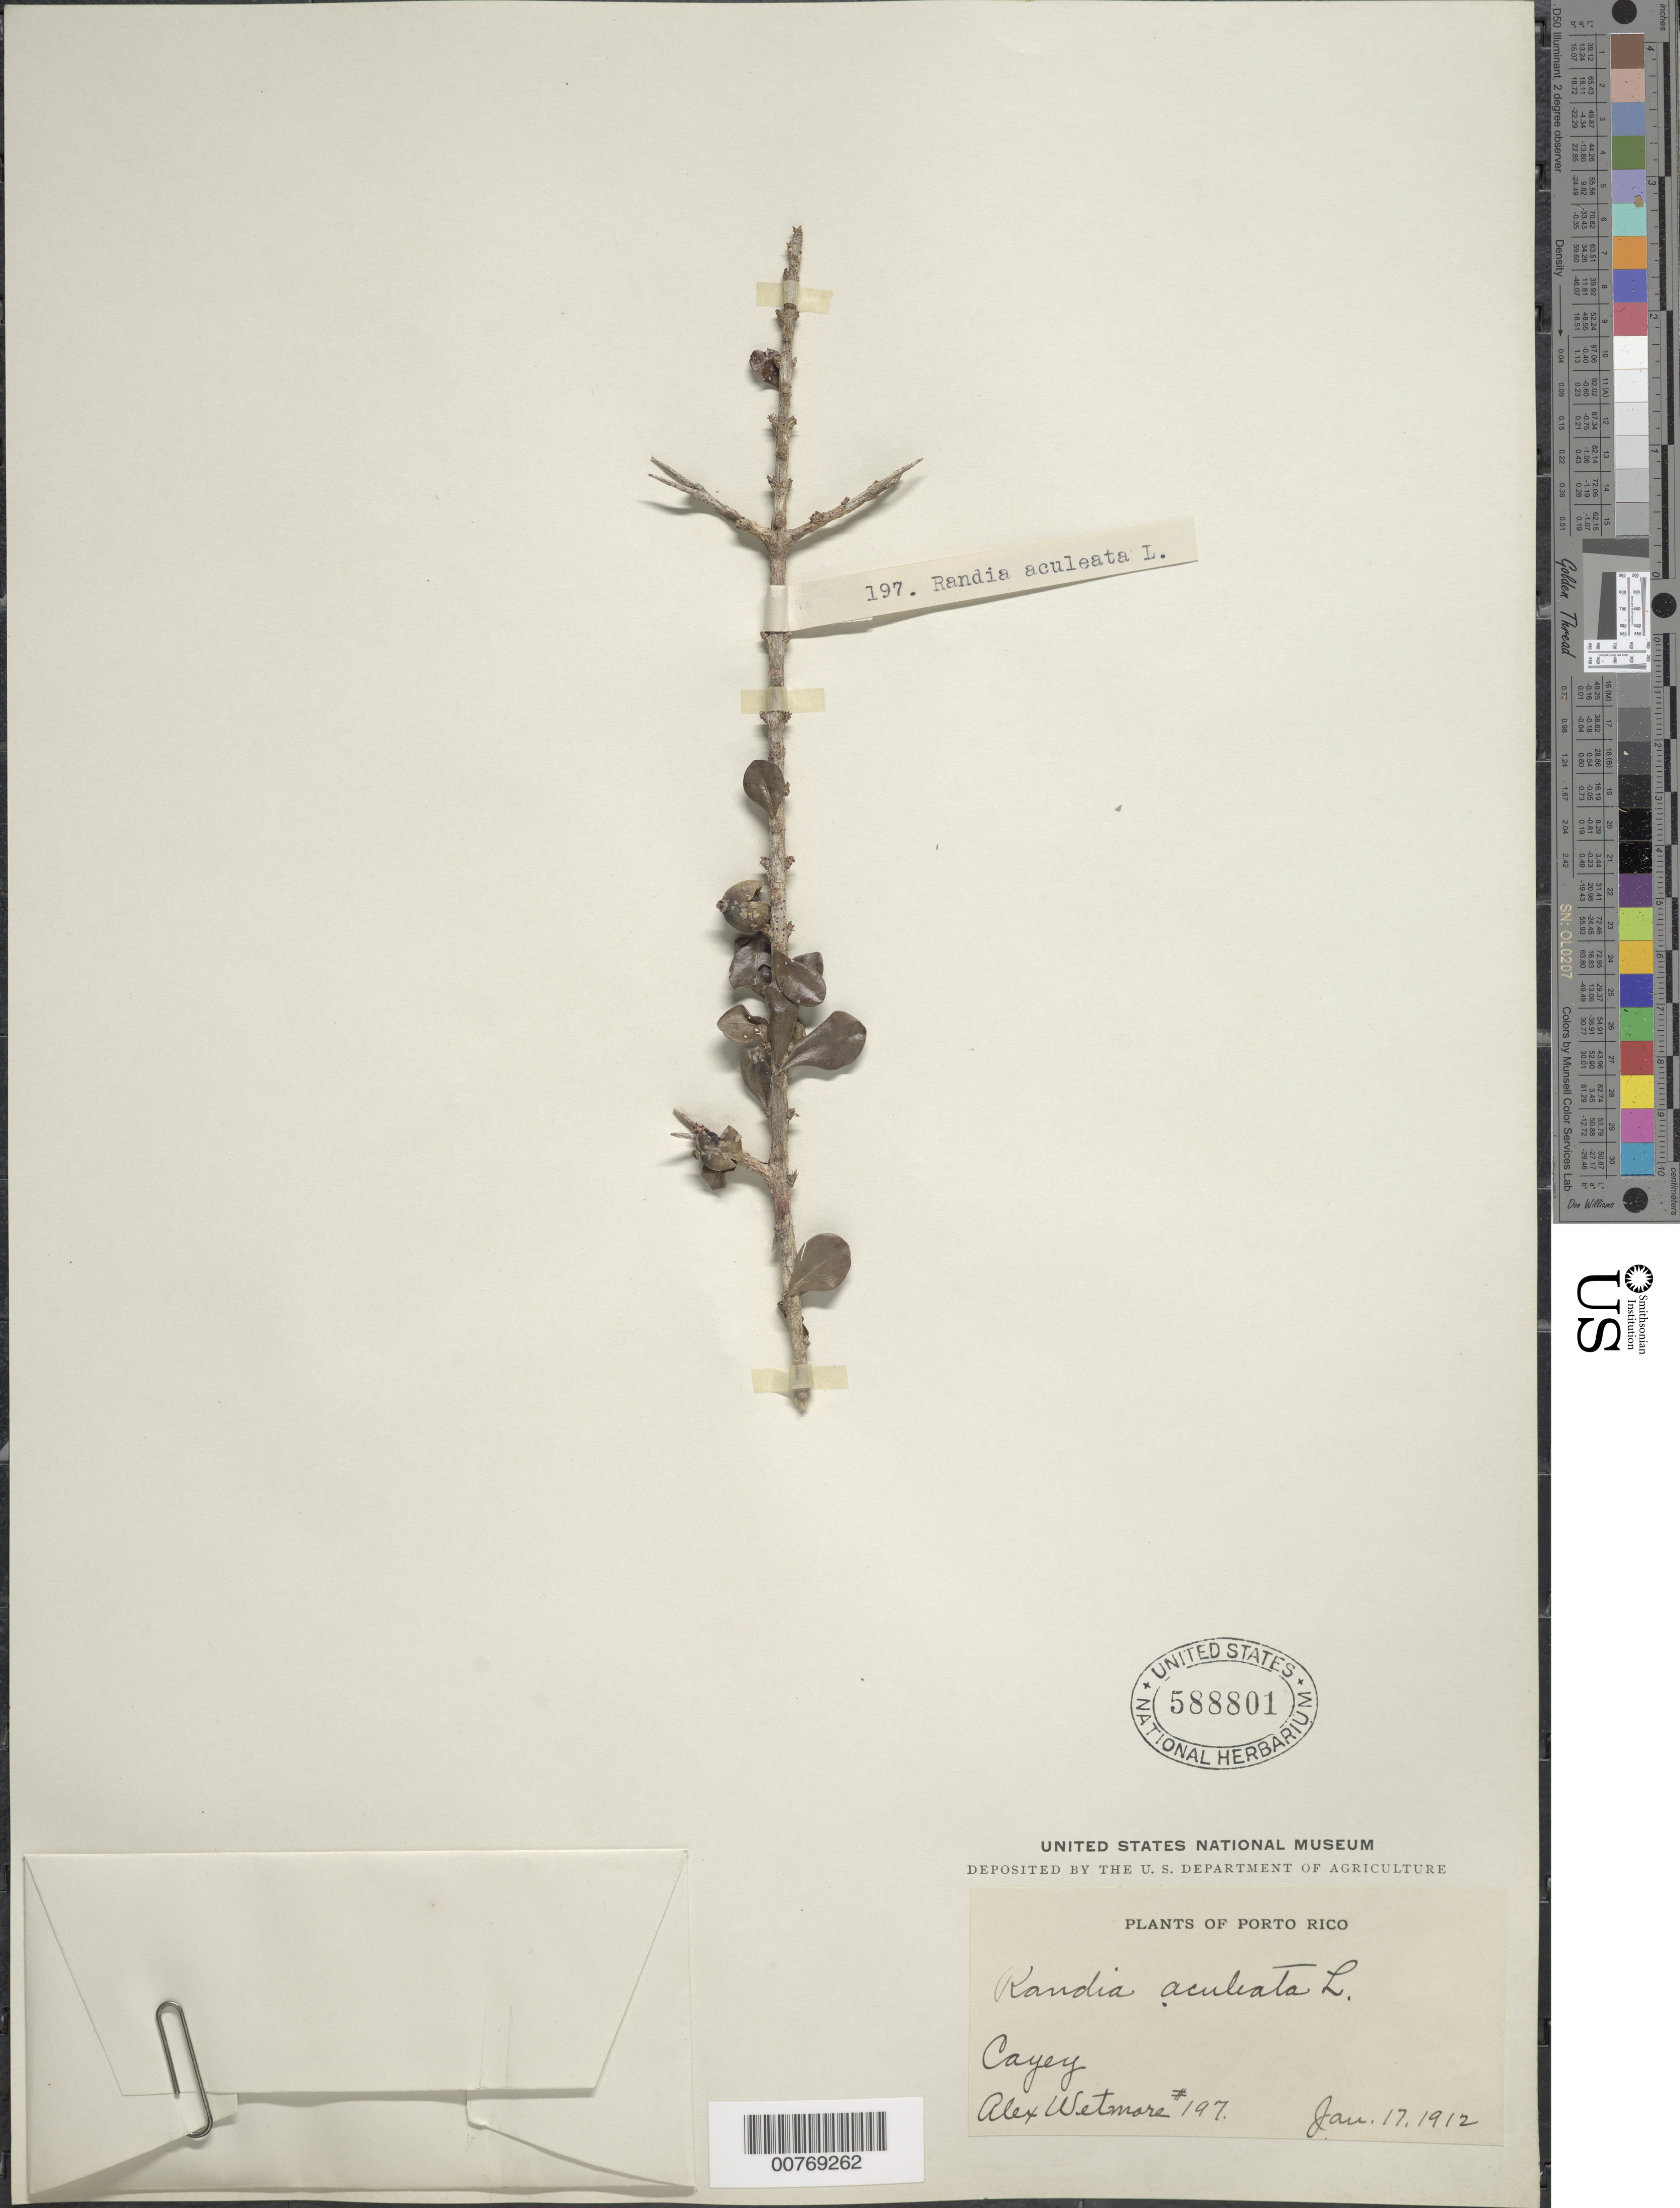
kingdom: Plantae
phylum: Tracheophyta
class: Magnoliopsida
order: Gentianales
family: Rubiaceae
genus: Randia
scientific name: Randia aculeata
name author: L.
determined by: Acevedo-Rodríguez, P., (BOT), Smithsonian Institution - National Museum of Natural History (UNITED STATES)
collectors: A. Wetmore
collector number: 197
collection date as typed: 17 Jan 1912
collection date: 1912-01-17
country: Puerto Rico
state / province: Cayey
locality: Cayey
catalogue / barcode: US 588801